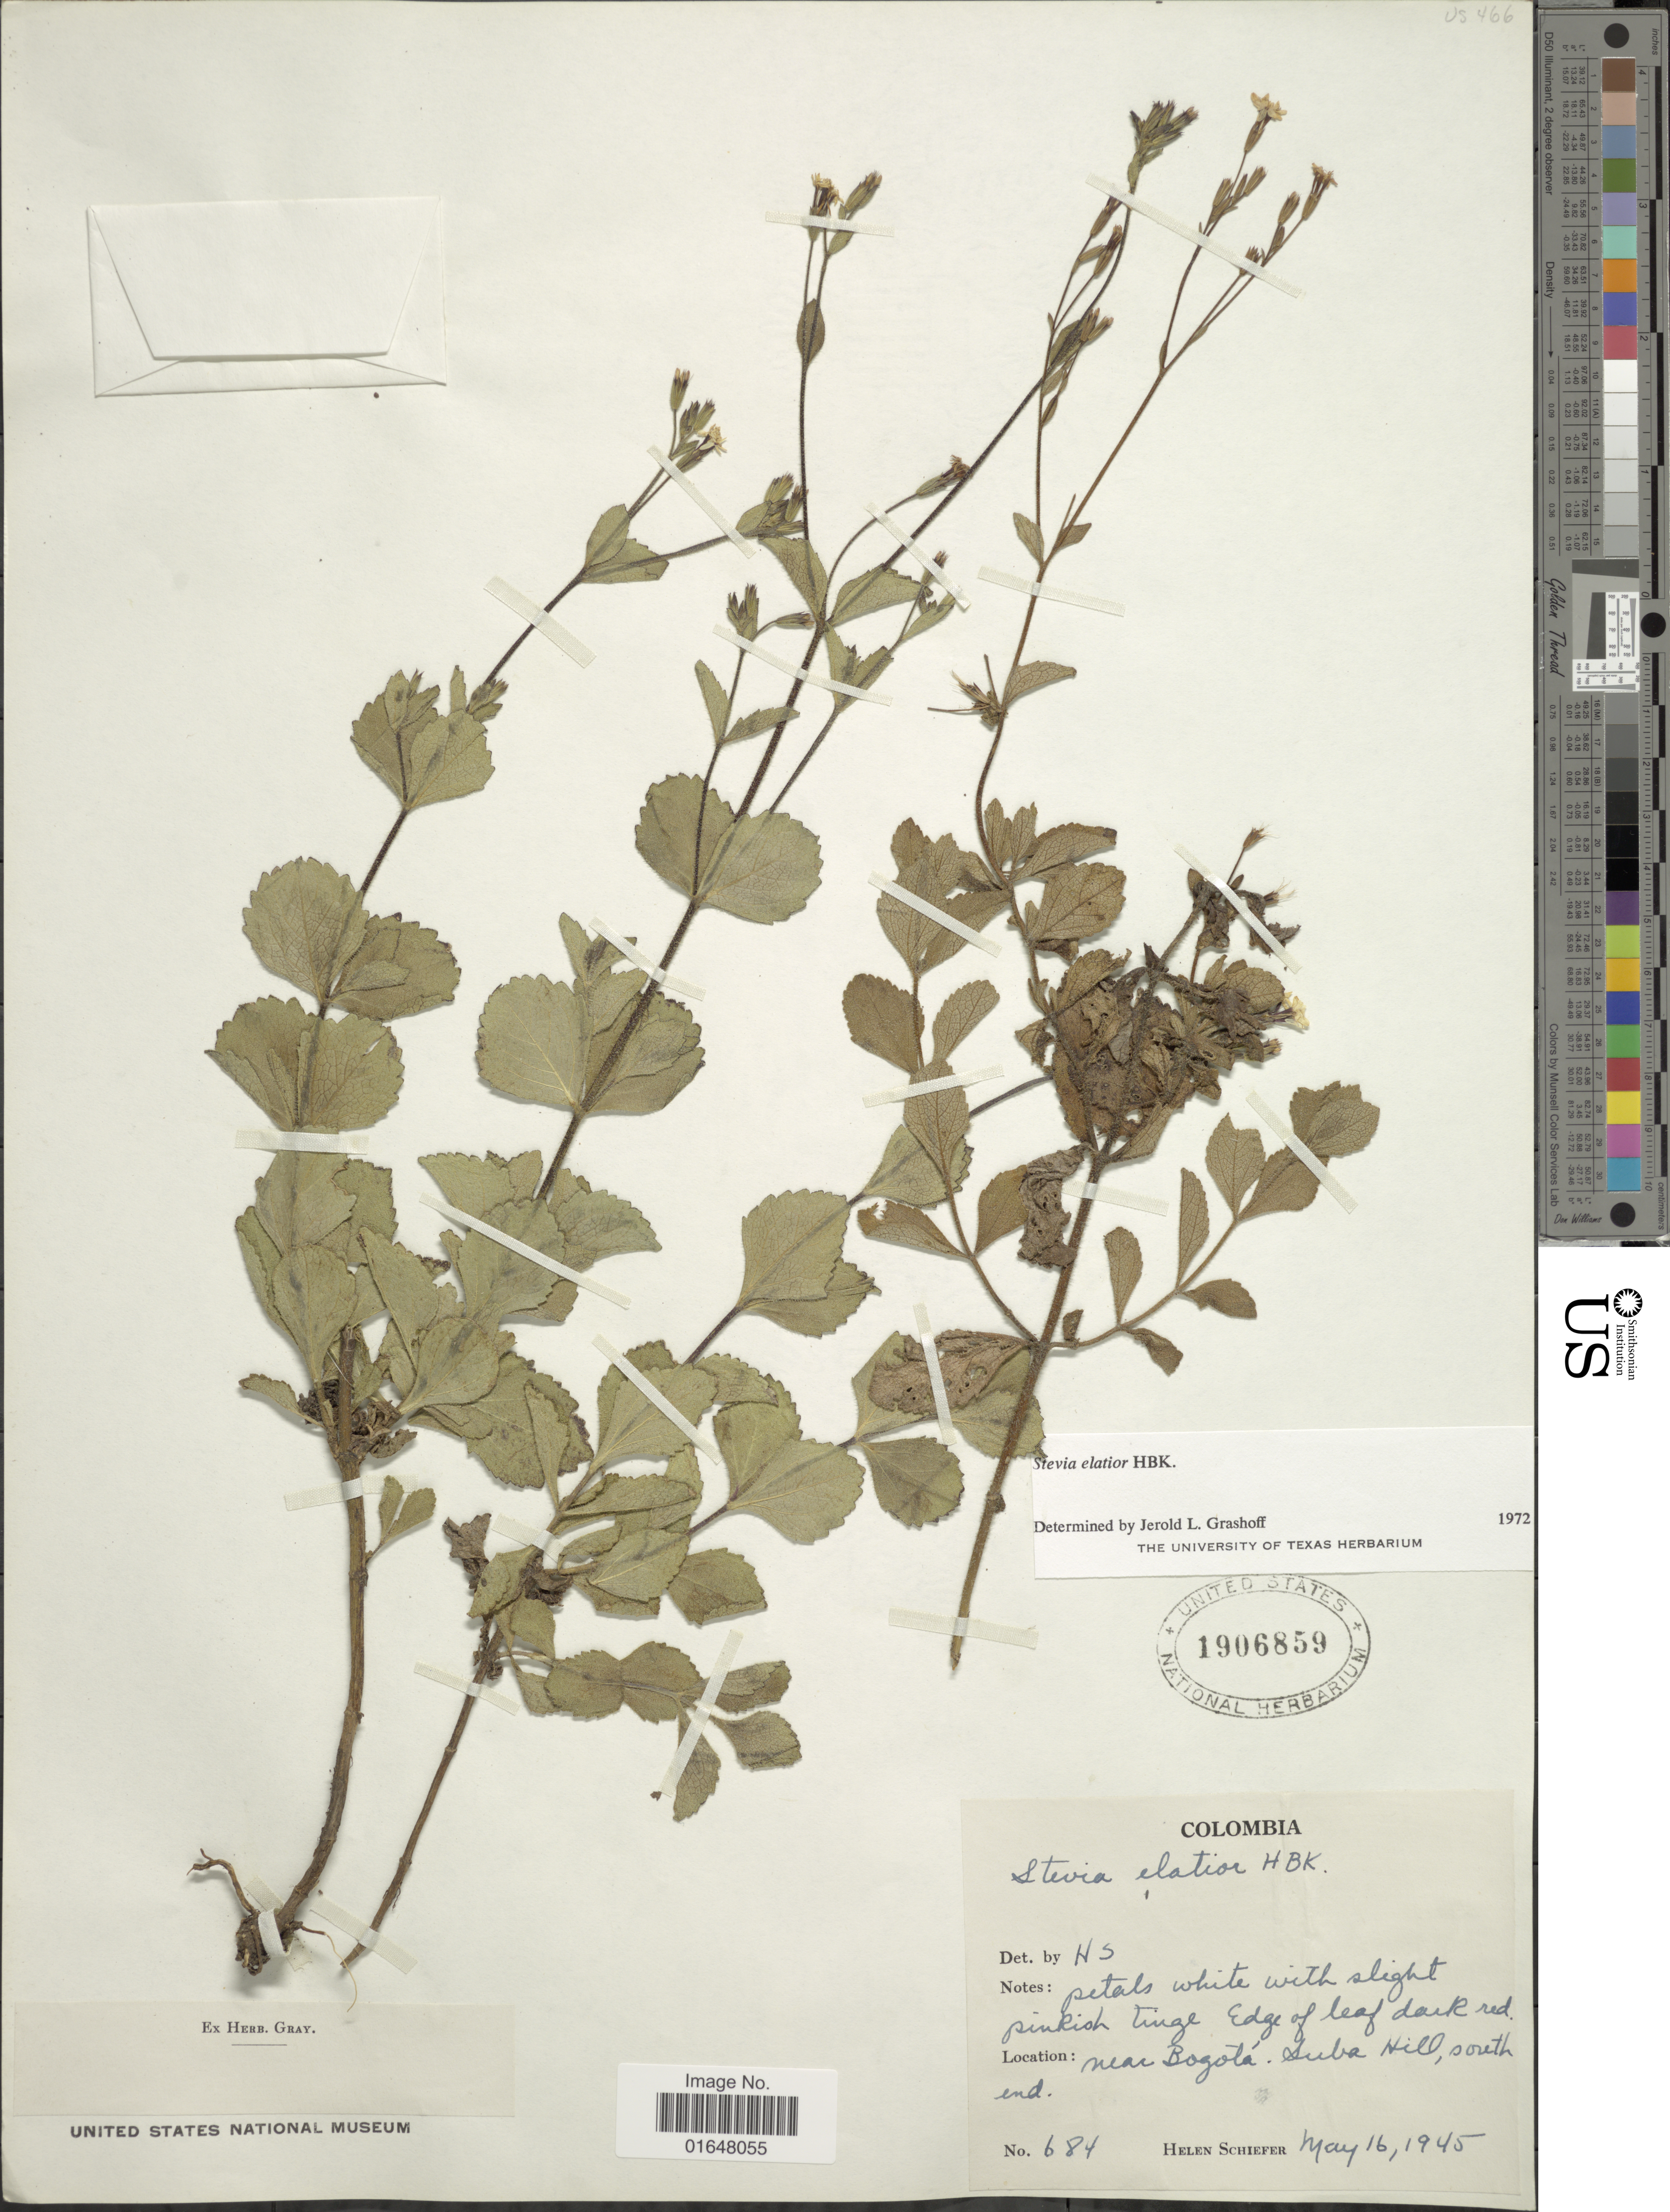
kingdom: Plantae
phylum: Tracheophyta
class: Magnoliopsida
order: Asterales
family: Asteraceae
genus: Stevia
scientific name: Stevia elatior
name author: Kunth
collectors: H. Schiefer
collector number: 684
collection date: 1945-05-16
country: Colombia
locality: Near Bogota, Suba Hill, south end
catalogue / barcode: US 1906859